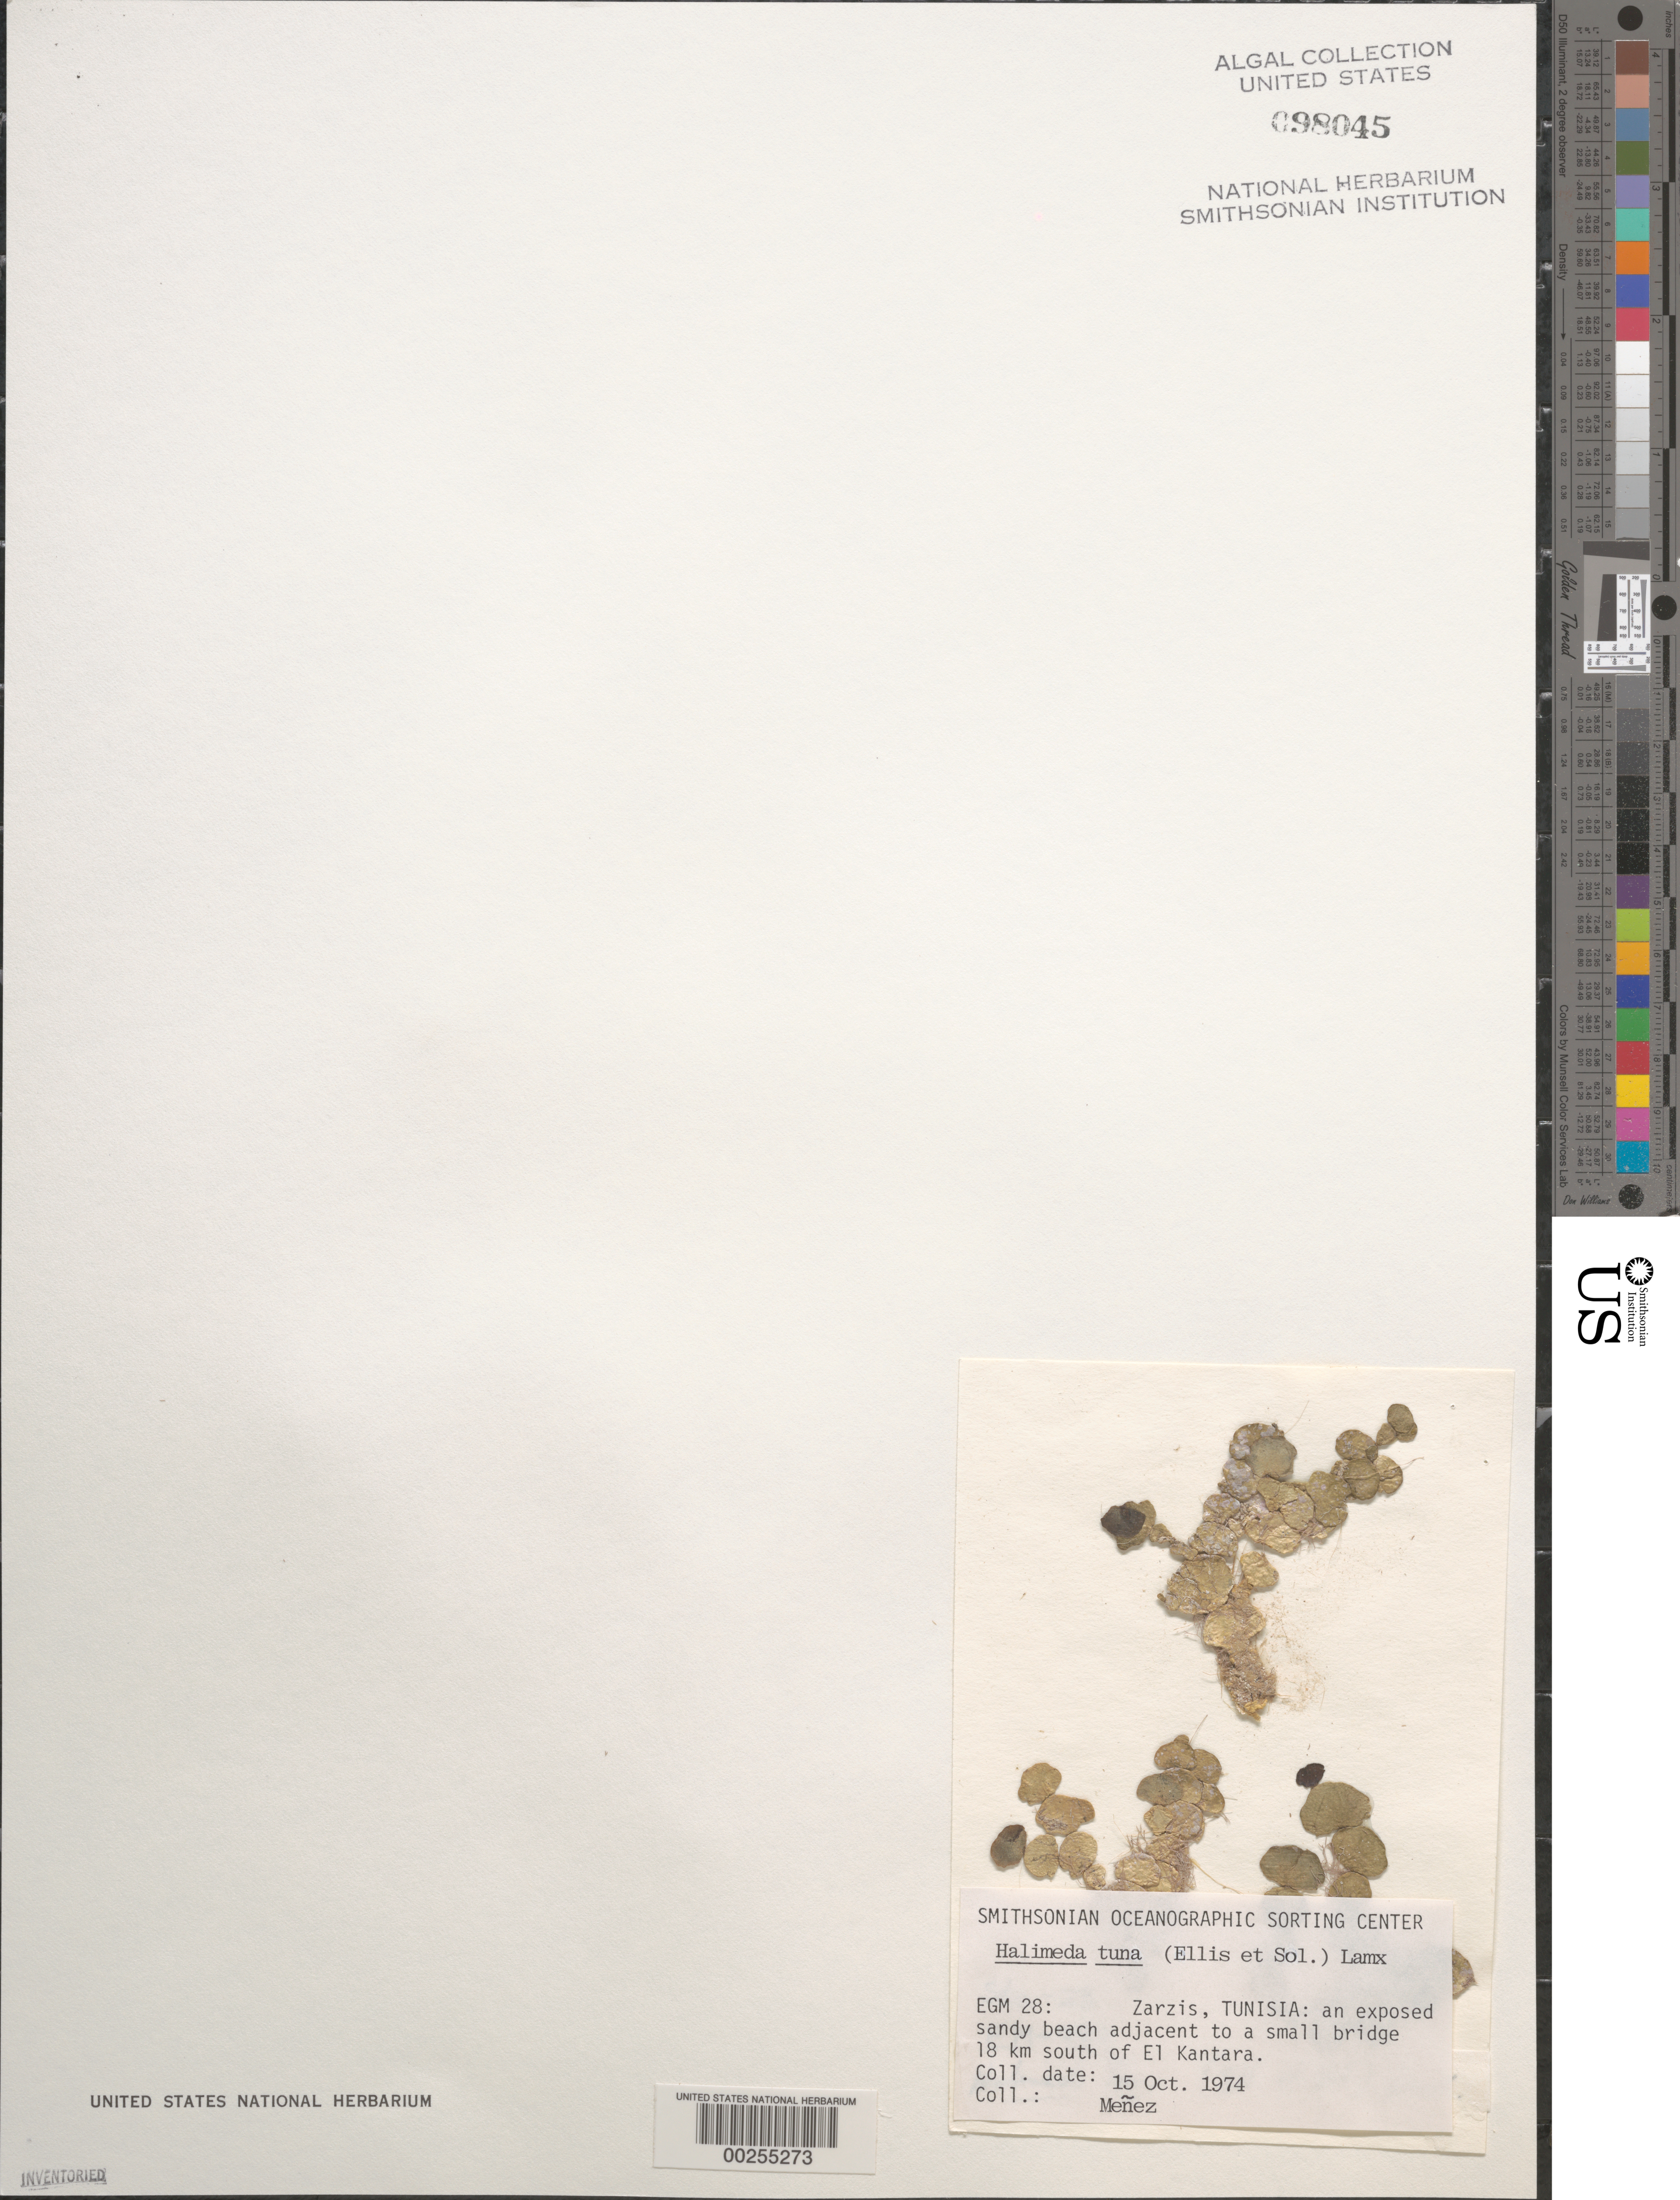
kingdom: Plantae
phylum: Chlorophyta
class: Ulvophyceae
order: Bryopsidales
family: Halimedaceae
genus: Halimeda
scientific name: Halimeda tuna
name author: (J. Ellis & Sol.) J.V.Lamouroux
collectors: Meñez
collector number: EGM 28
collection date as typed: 15 Oct 1974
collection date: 1974-10-15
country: Tunisia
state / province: Medenine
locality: Zarzis, 18 km south of el kantara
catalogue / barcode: US 98045